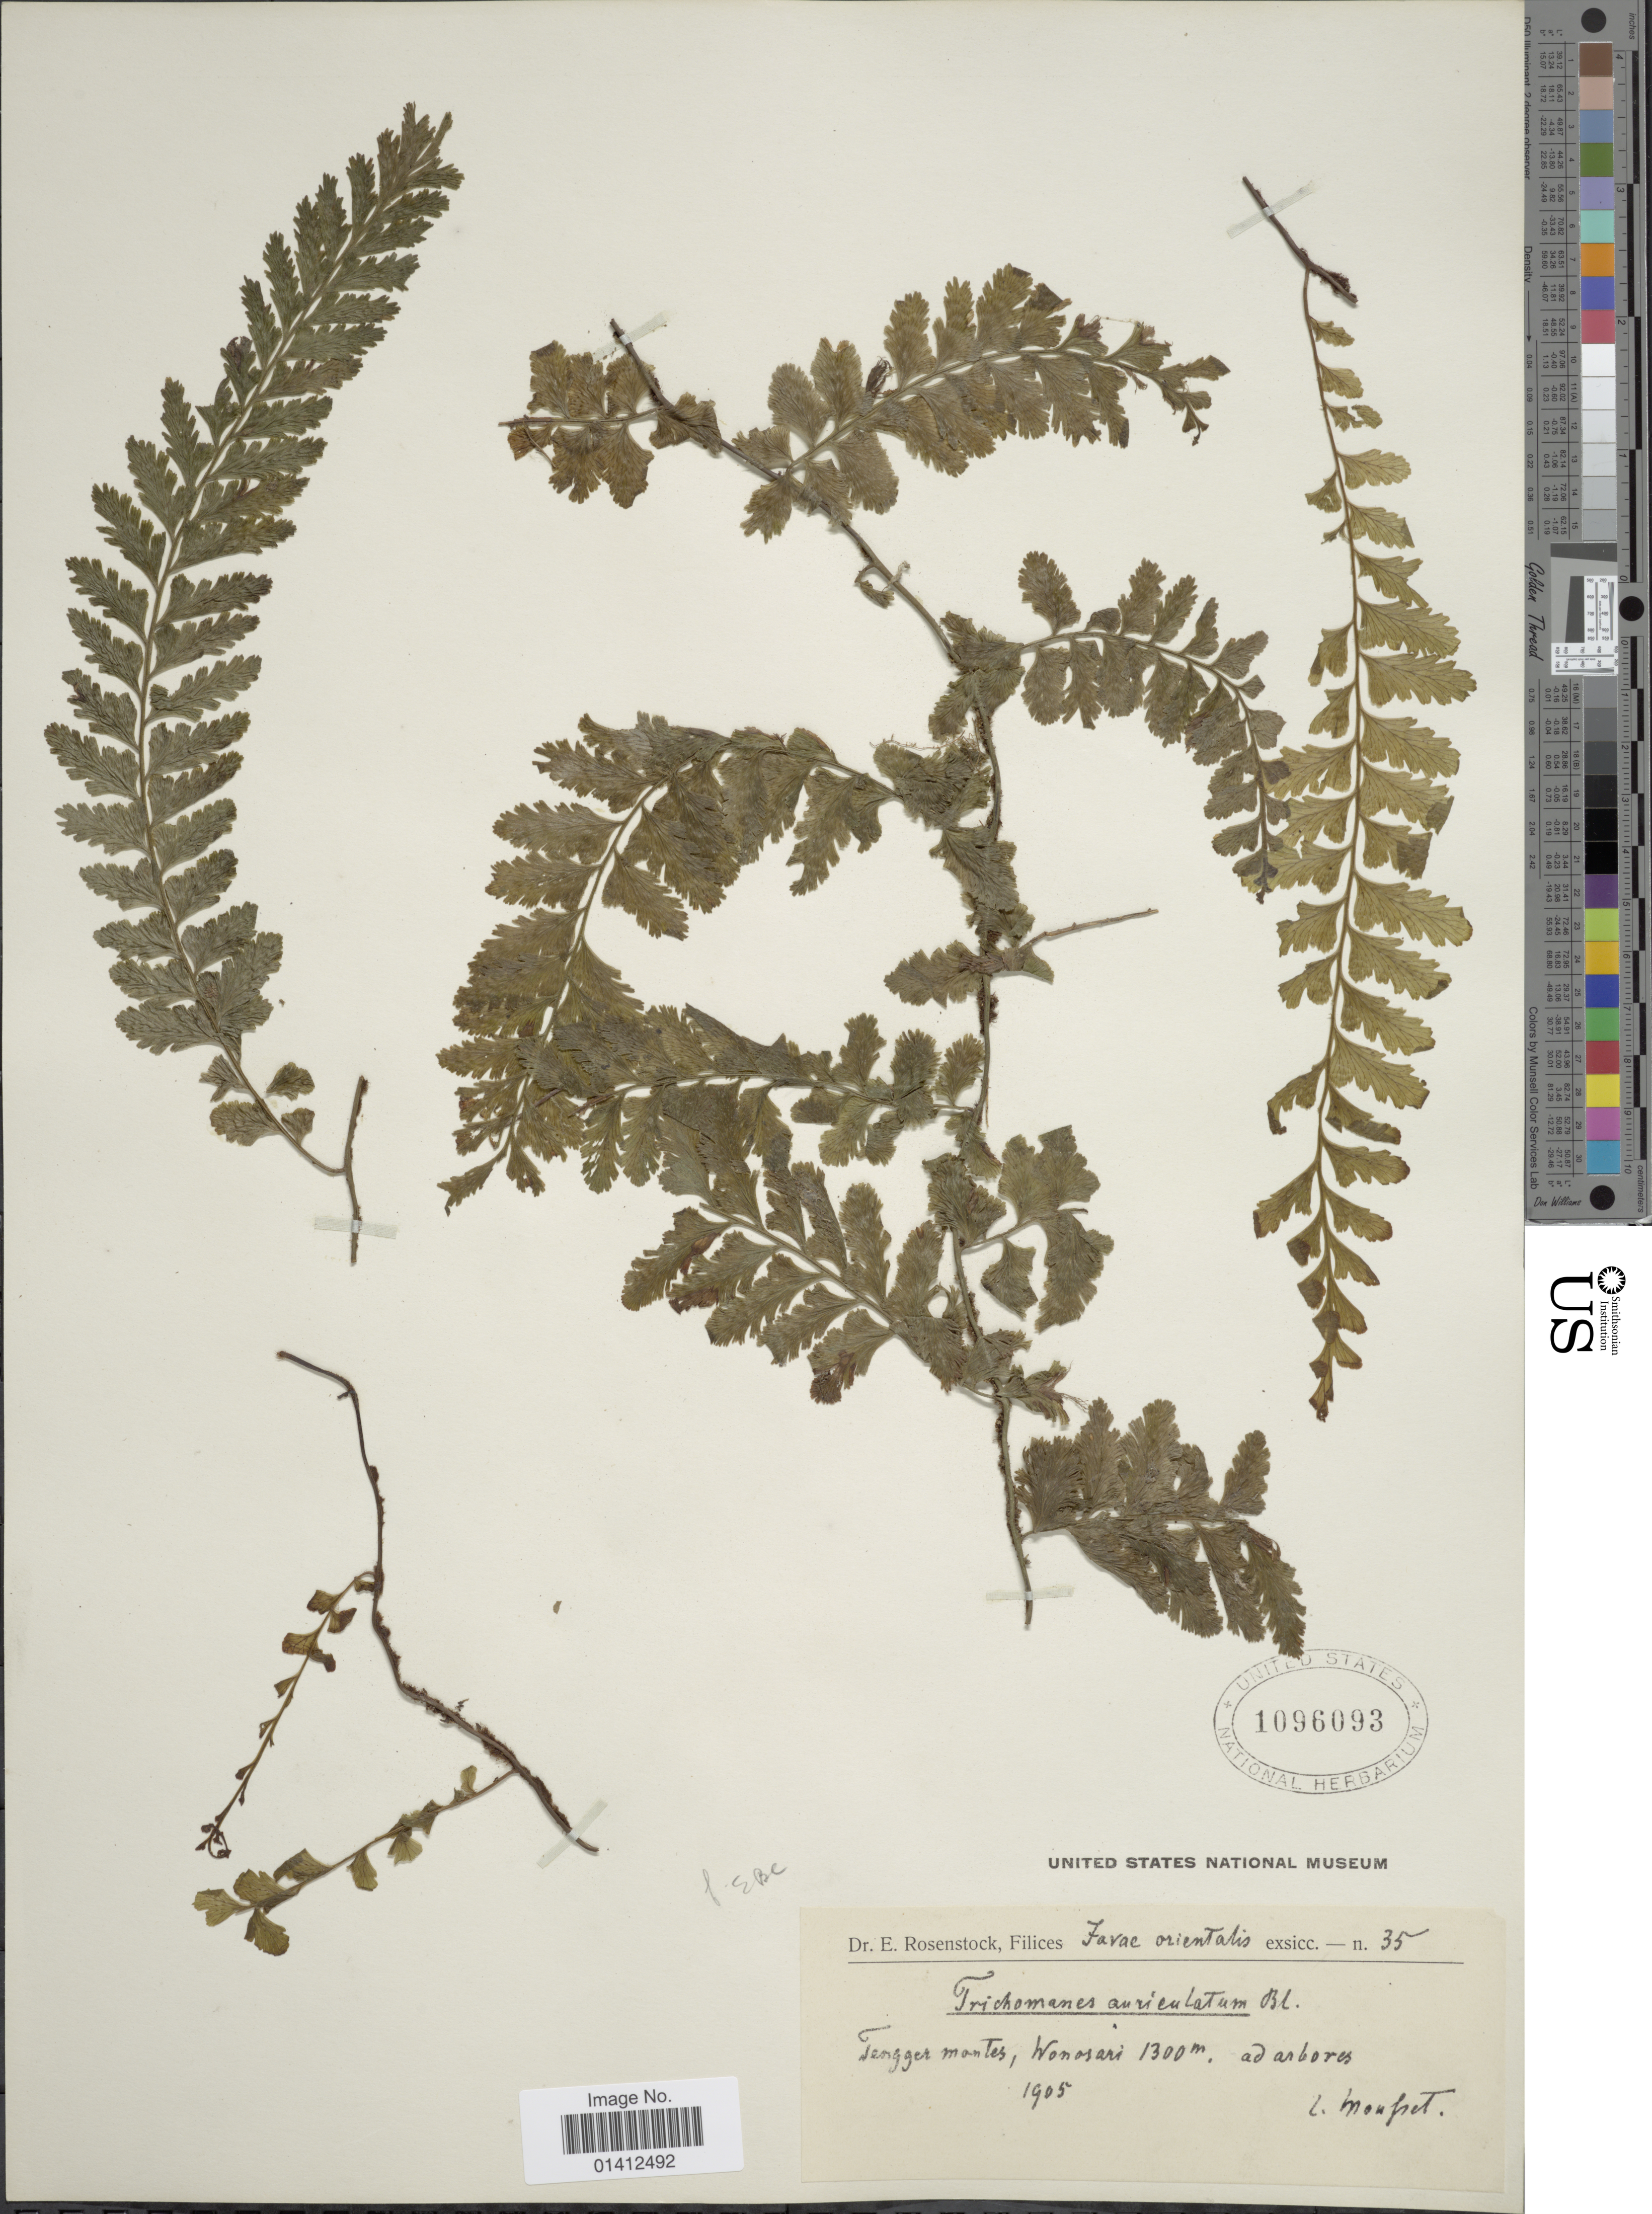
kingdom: Plantae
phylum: Tracheophyta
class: Polypodiopsida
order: Hymenophyllales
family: Hymenophyllaceae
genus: Vandenboschia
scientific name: Vandenboschia auriculata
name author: (Blume) Copel.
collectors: J. Mousset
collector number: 35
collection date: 1905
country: Indonesia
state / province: Java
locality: Tennger montes, Wonosari [interpreted]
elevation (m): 1300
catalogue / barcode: US 1096093